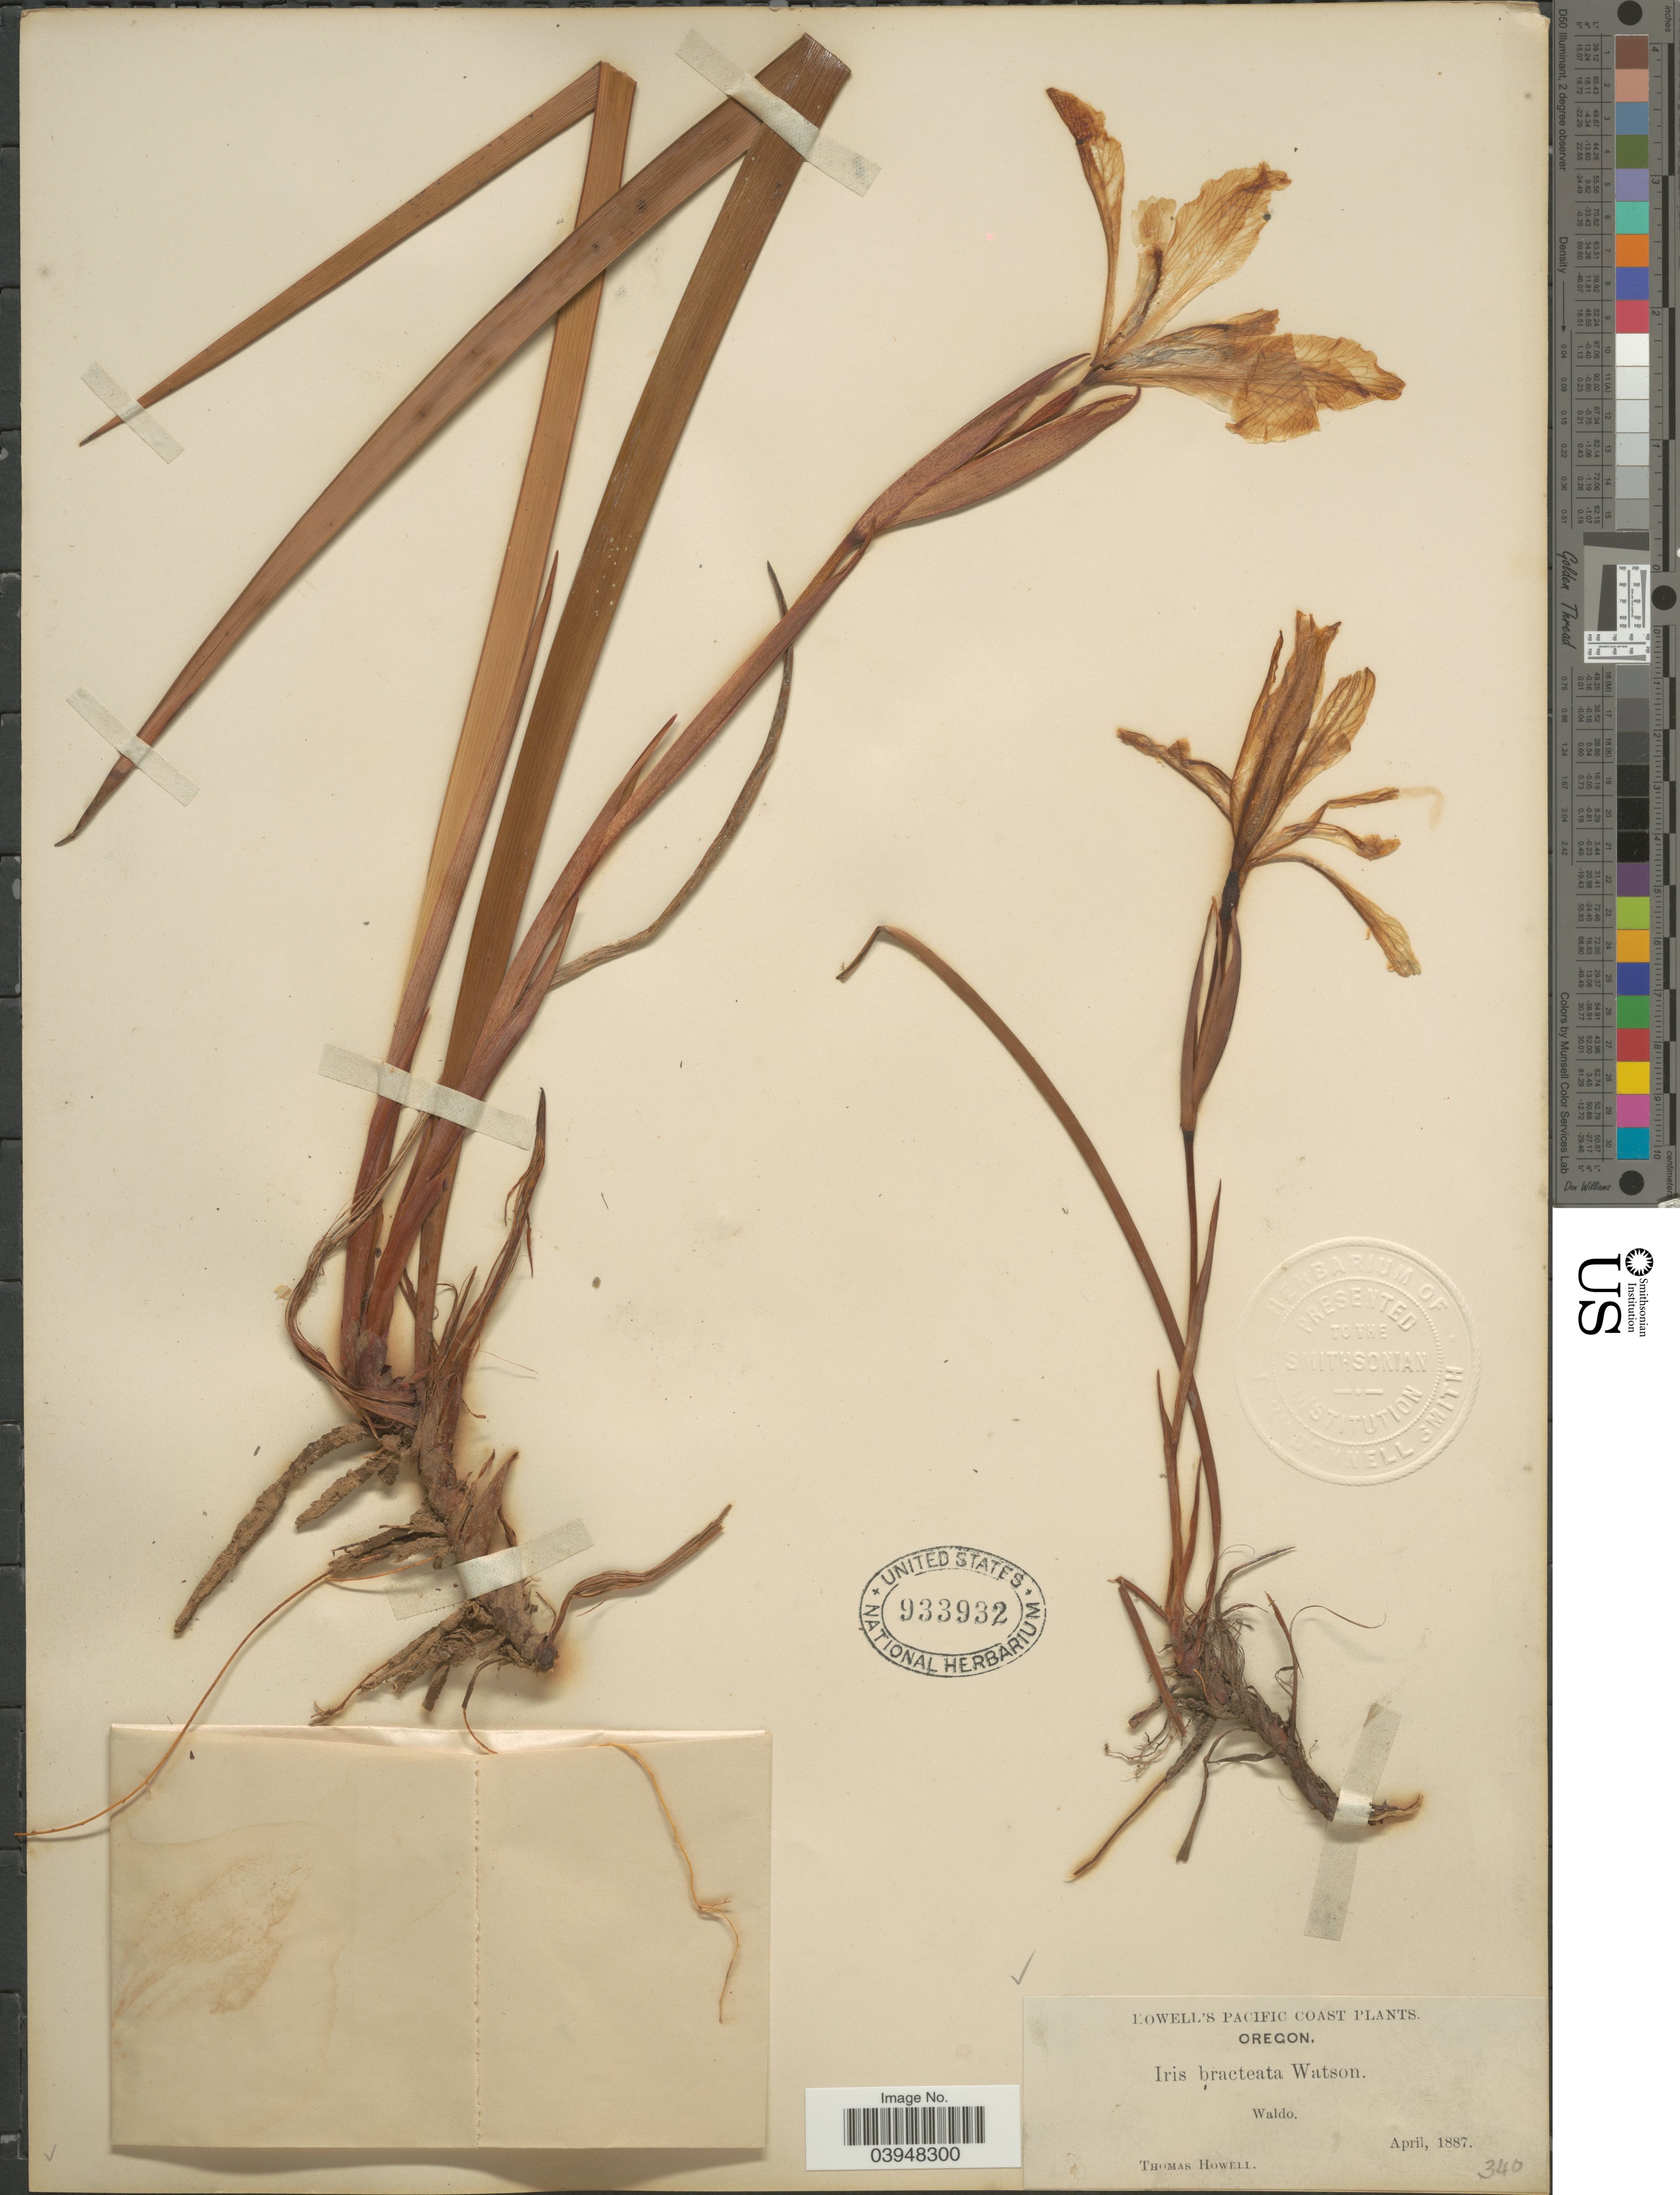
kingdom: Plantae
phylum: Tracheophyta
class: Liliopsida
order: Asparagales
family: Iridaceae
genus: Iris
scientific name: Iris bracteata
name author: S. Watson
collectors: T. Howell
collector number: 340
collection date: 1887-04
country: United States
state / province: Oregon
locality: Pacific Coast. Waldo.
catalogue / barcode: US 933932